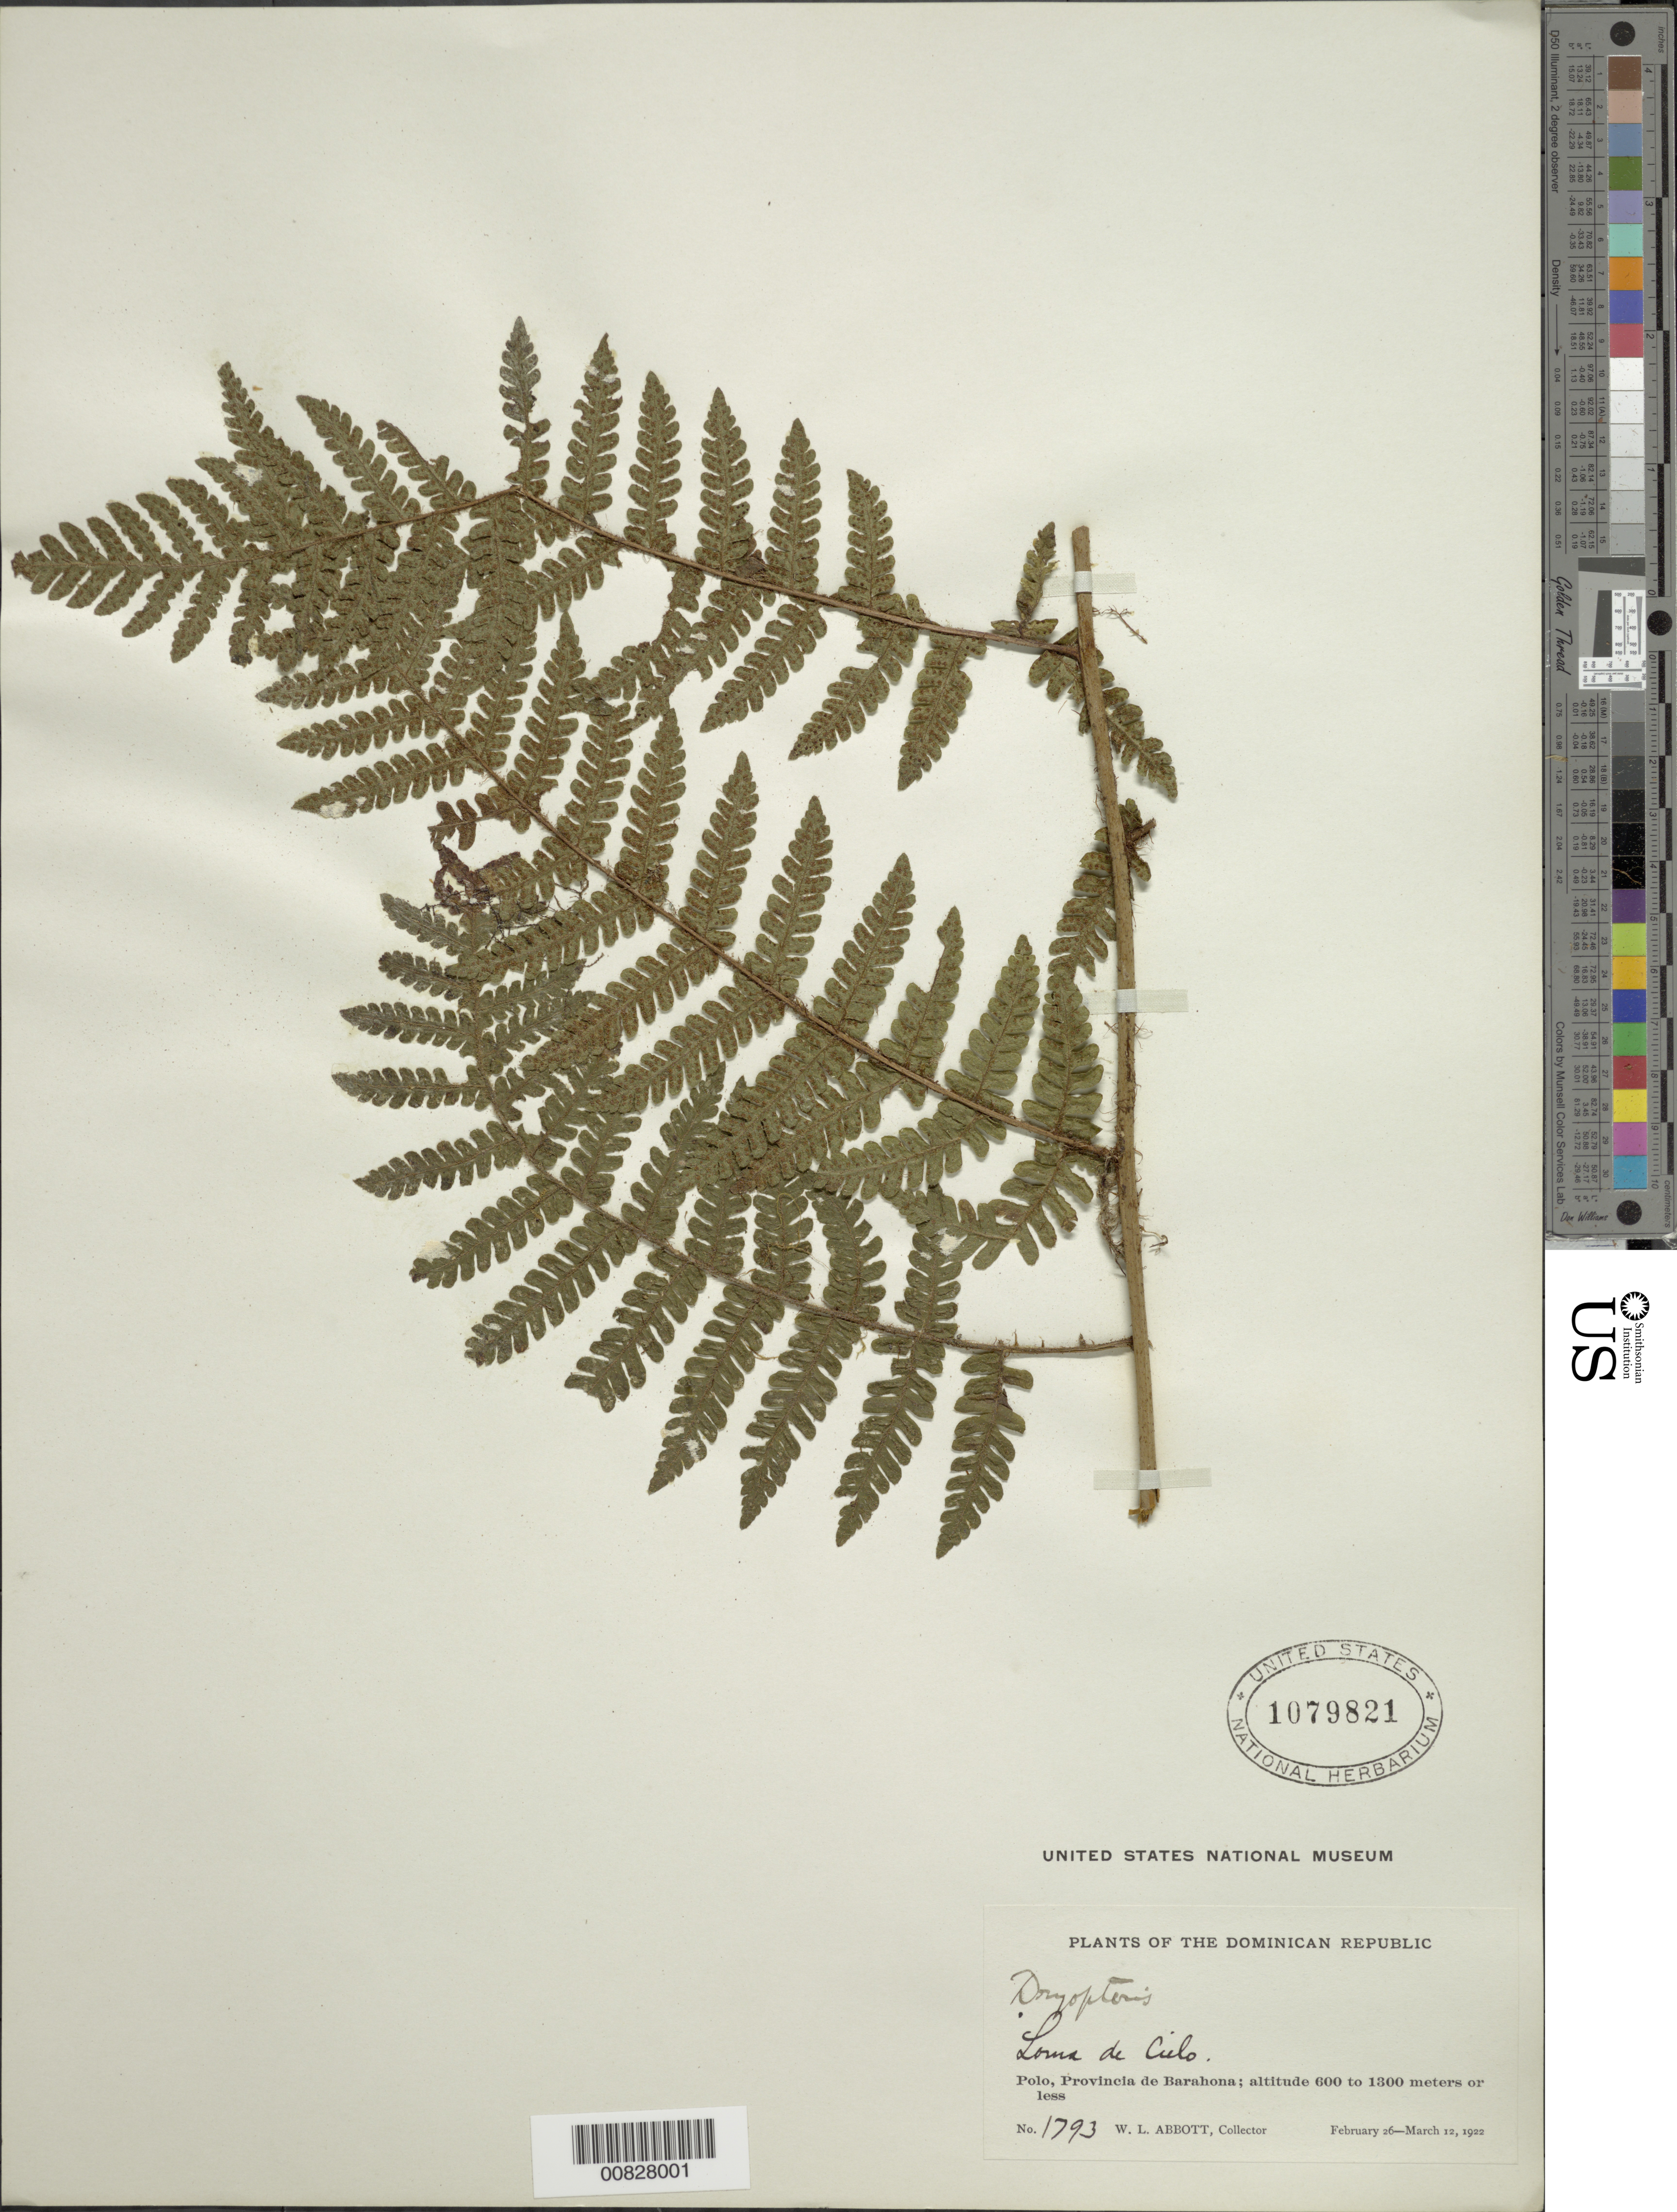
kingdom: Plantae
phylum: Tracheophyta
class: Polypodiopsida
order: Polypodiales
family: Dryopteridaceae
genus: Megalastrum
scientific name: Megalastrum subincisum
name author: (Willd.) A.R. Sm. & R.C. Moran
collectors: W. L. Abbott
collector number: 1793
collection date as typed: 26 Feb 1922 to 12 Mar 1922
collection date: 1922-02-26/1922-03-12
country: Dominican Republic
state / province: Barahona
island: Hispaniola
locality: Polo, Loma de Cielo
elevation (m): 600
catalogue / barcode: US 1079821